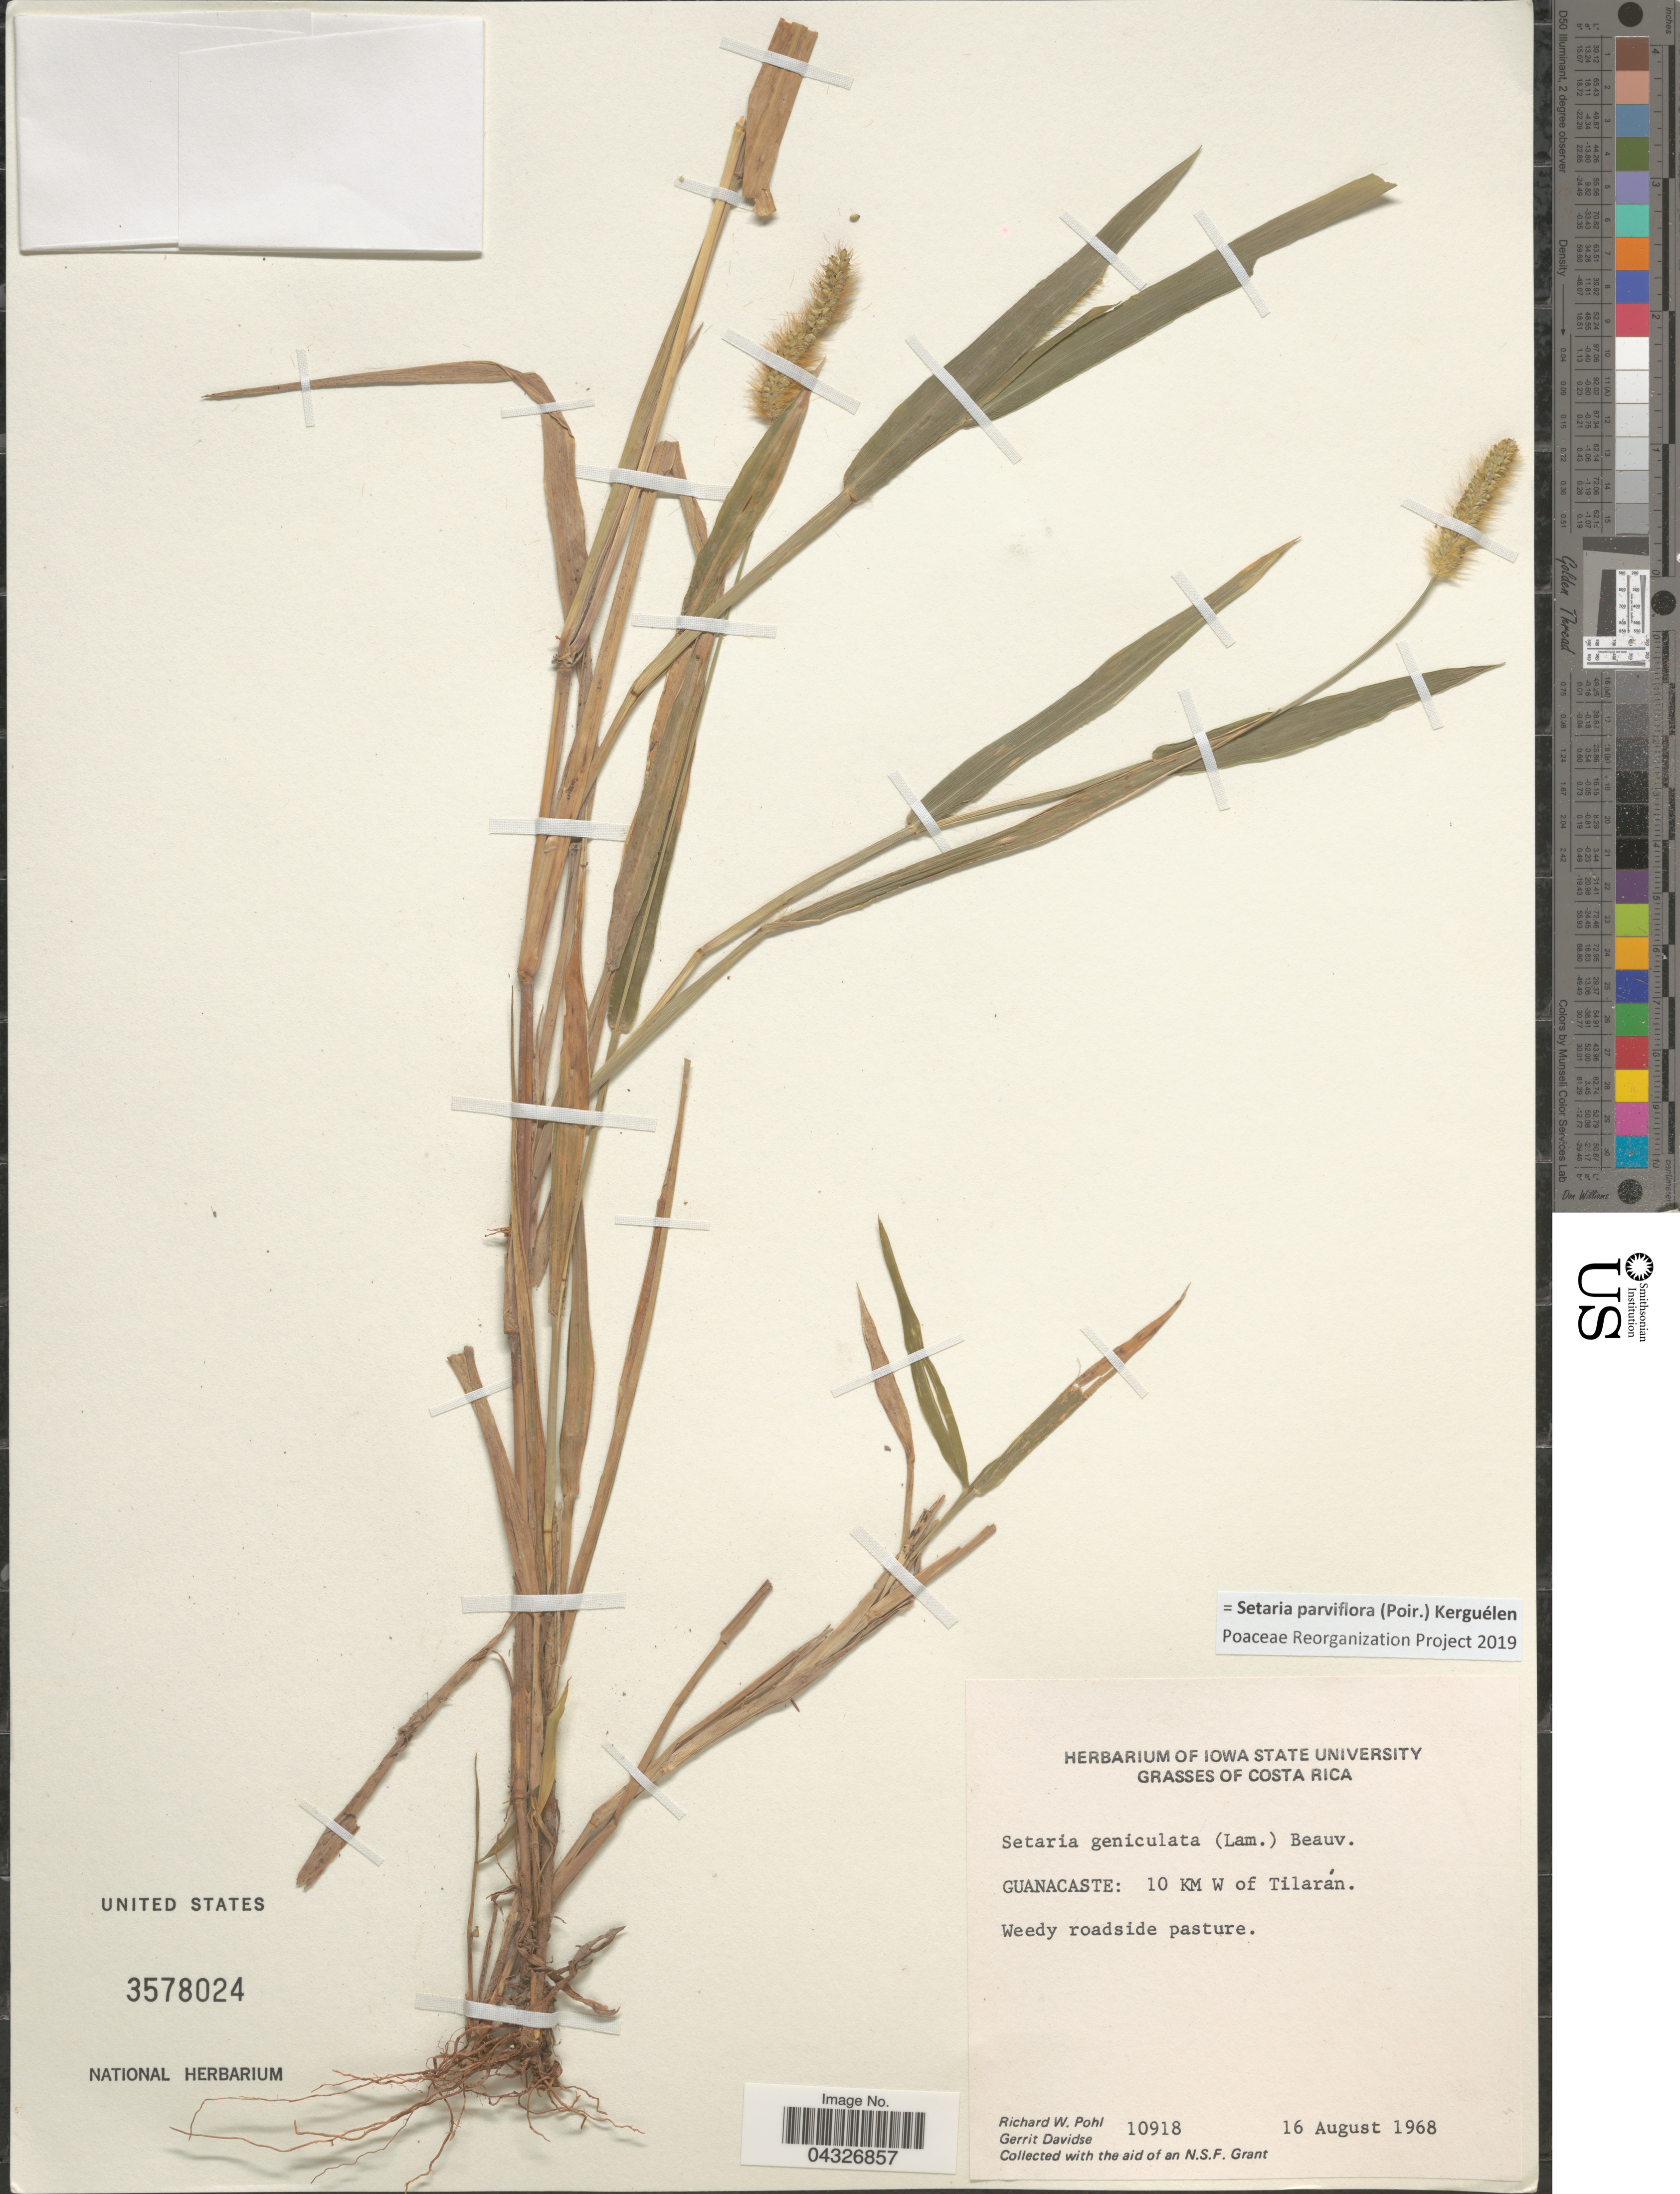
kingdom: Plantae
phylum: Tracheophyta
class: Liliopsida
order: Poales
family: Poaceae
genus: Setaria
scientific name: Setaria parviflora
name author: (Poir.) Kerguélen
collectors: R. W. Pohl & G. Davidse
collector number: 10918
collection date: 1968-08-16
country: Costa Rica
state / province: Guanacaste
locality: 10 KM W of Tilarán.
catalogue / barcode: US 3578024